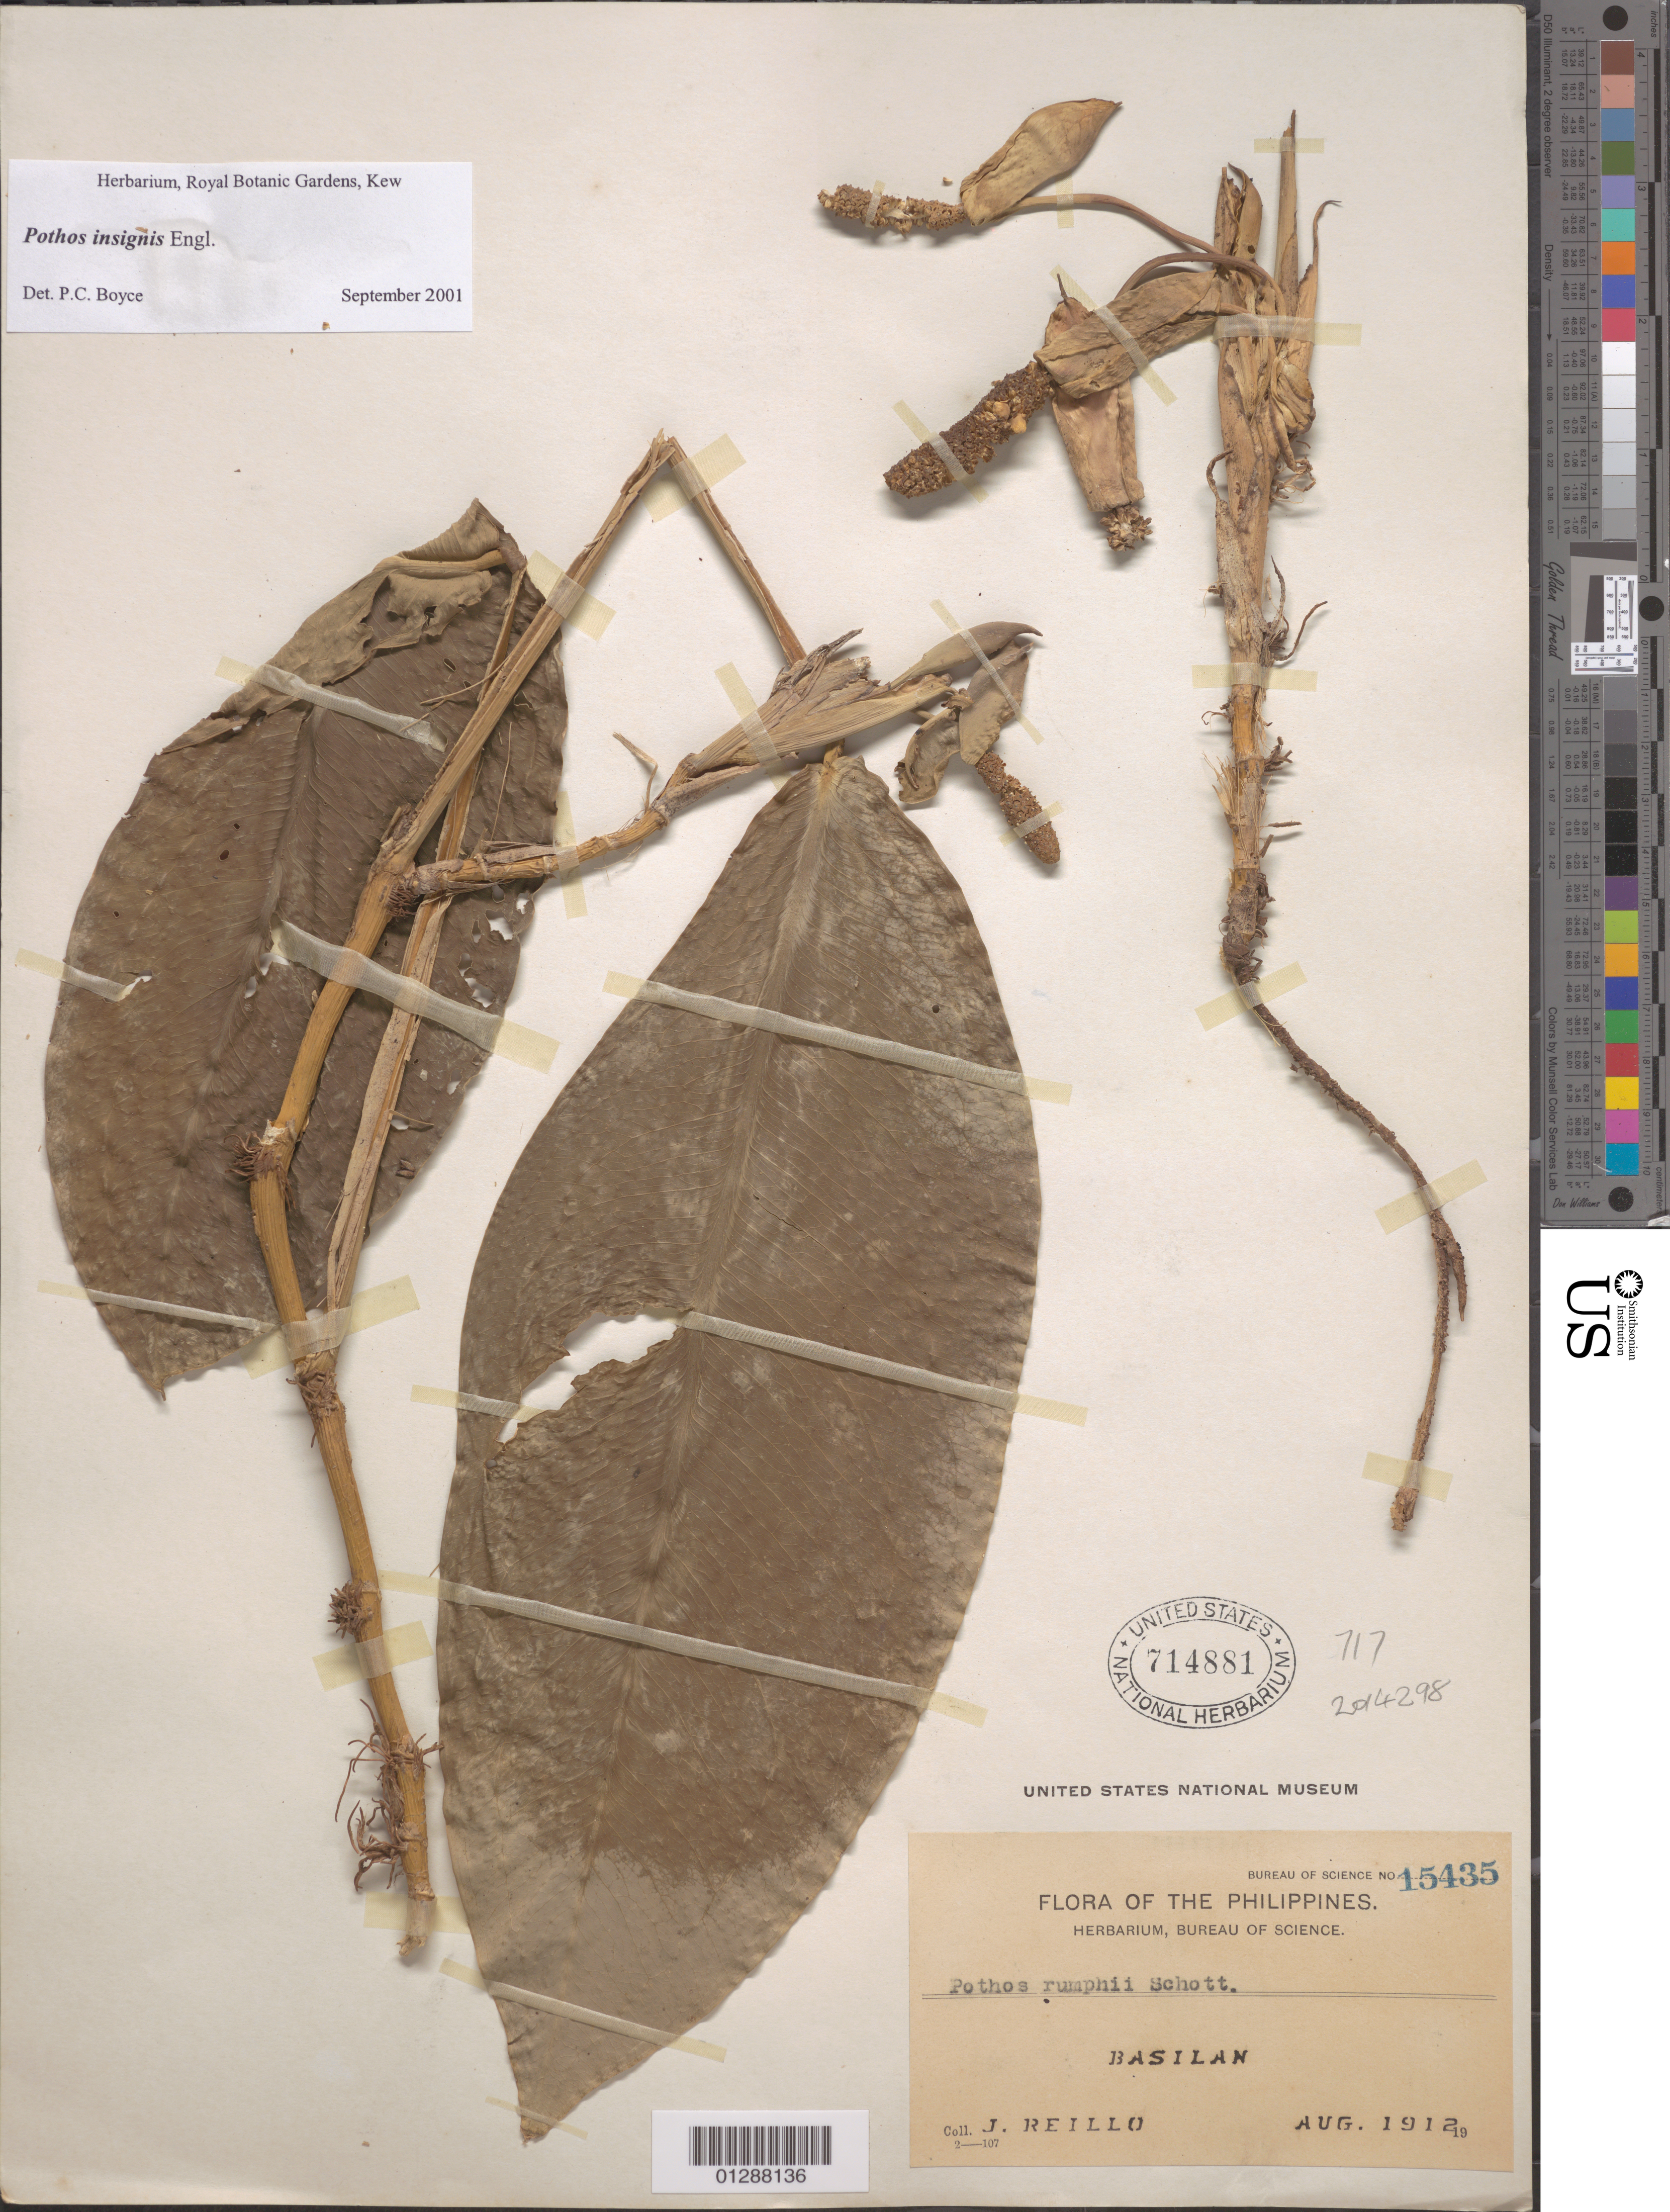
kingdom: Plantae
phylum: Tracheophyta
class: Liliopsida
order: Alismatales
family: Araceae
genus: Pothos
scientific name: Pothos insignis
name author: Engl.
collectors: J. Reillo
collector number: Bureau of Science 15435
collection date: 1912-08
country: Philippines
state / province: Muslim Mindanao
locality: Basilan.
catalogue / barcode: US 714881